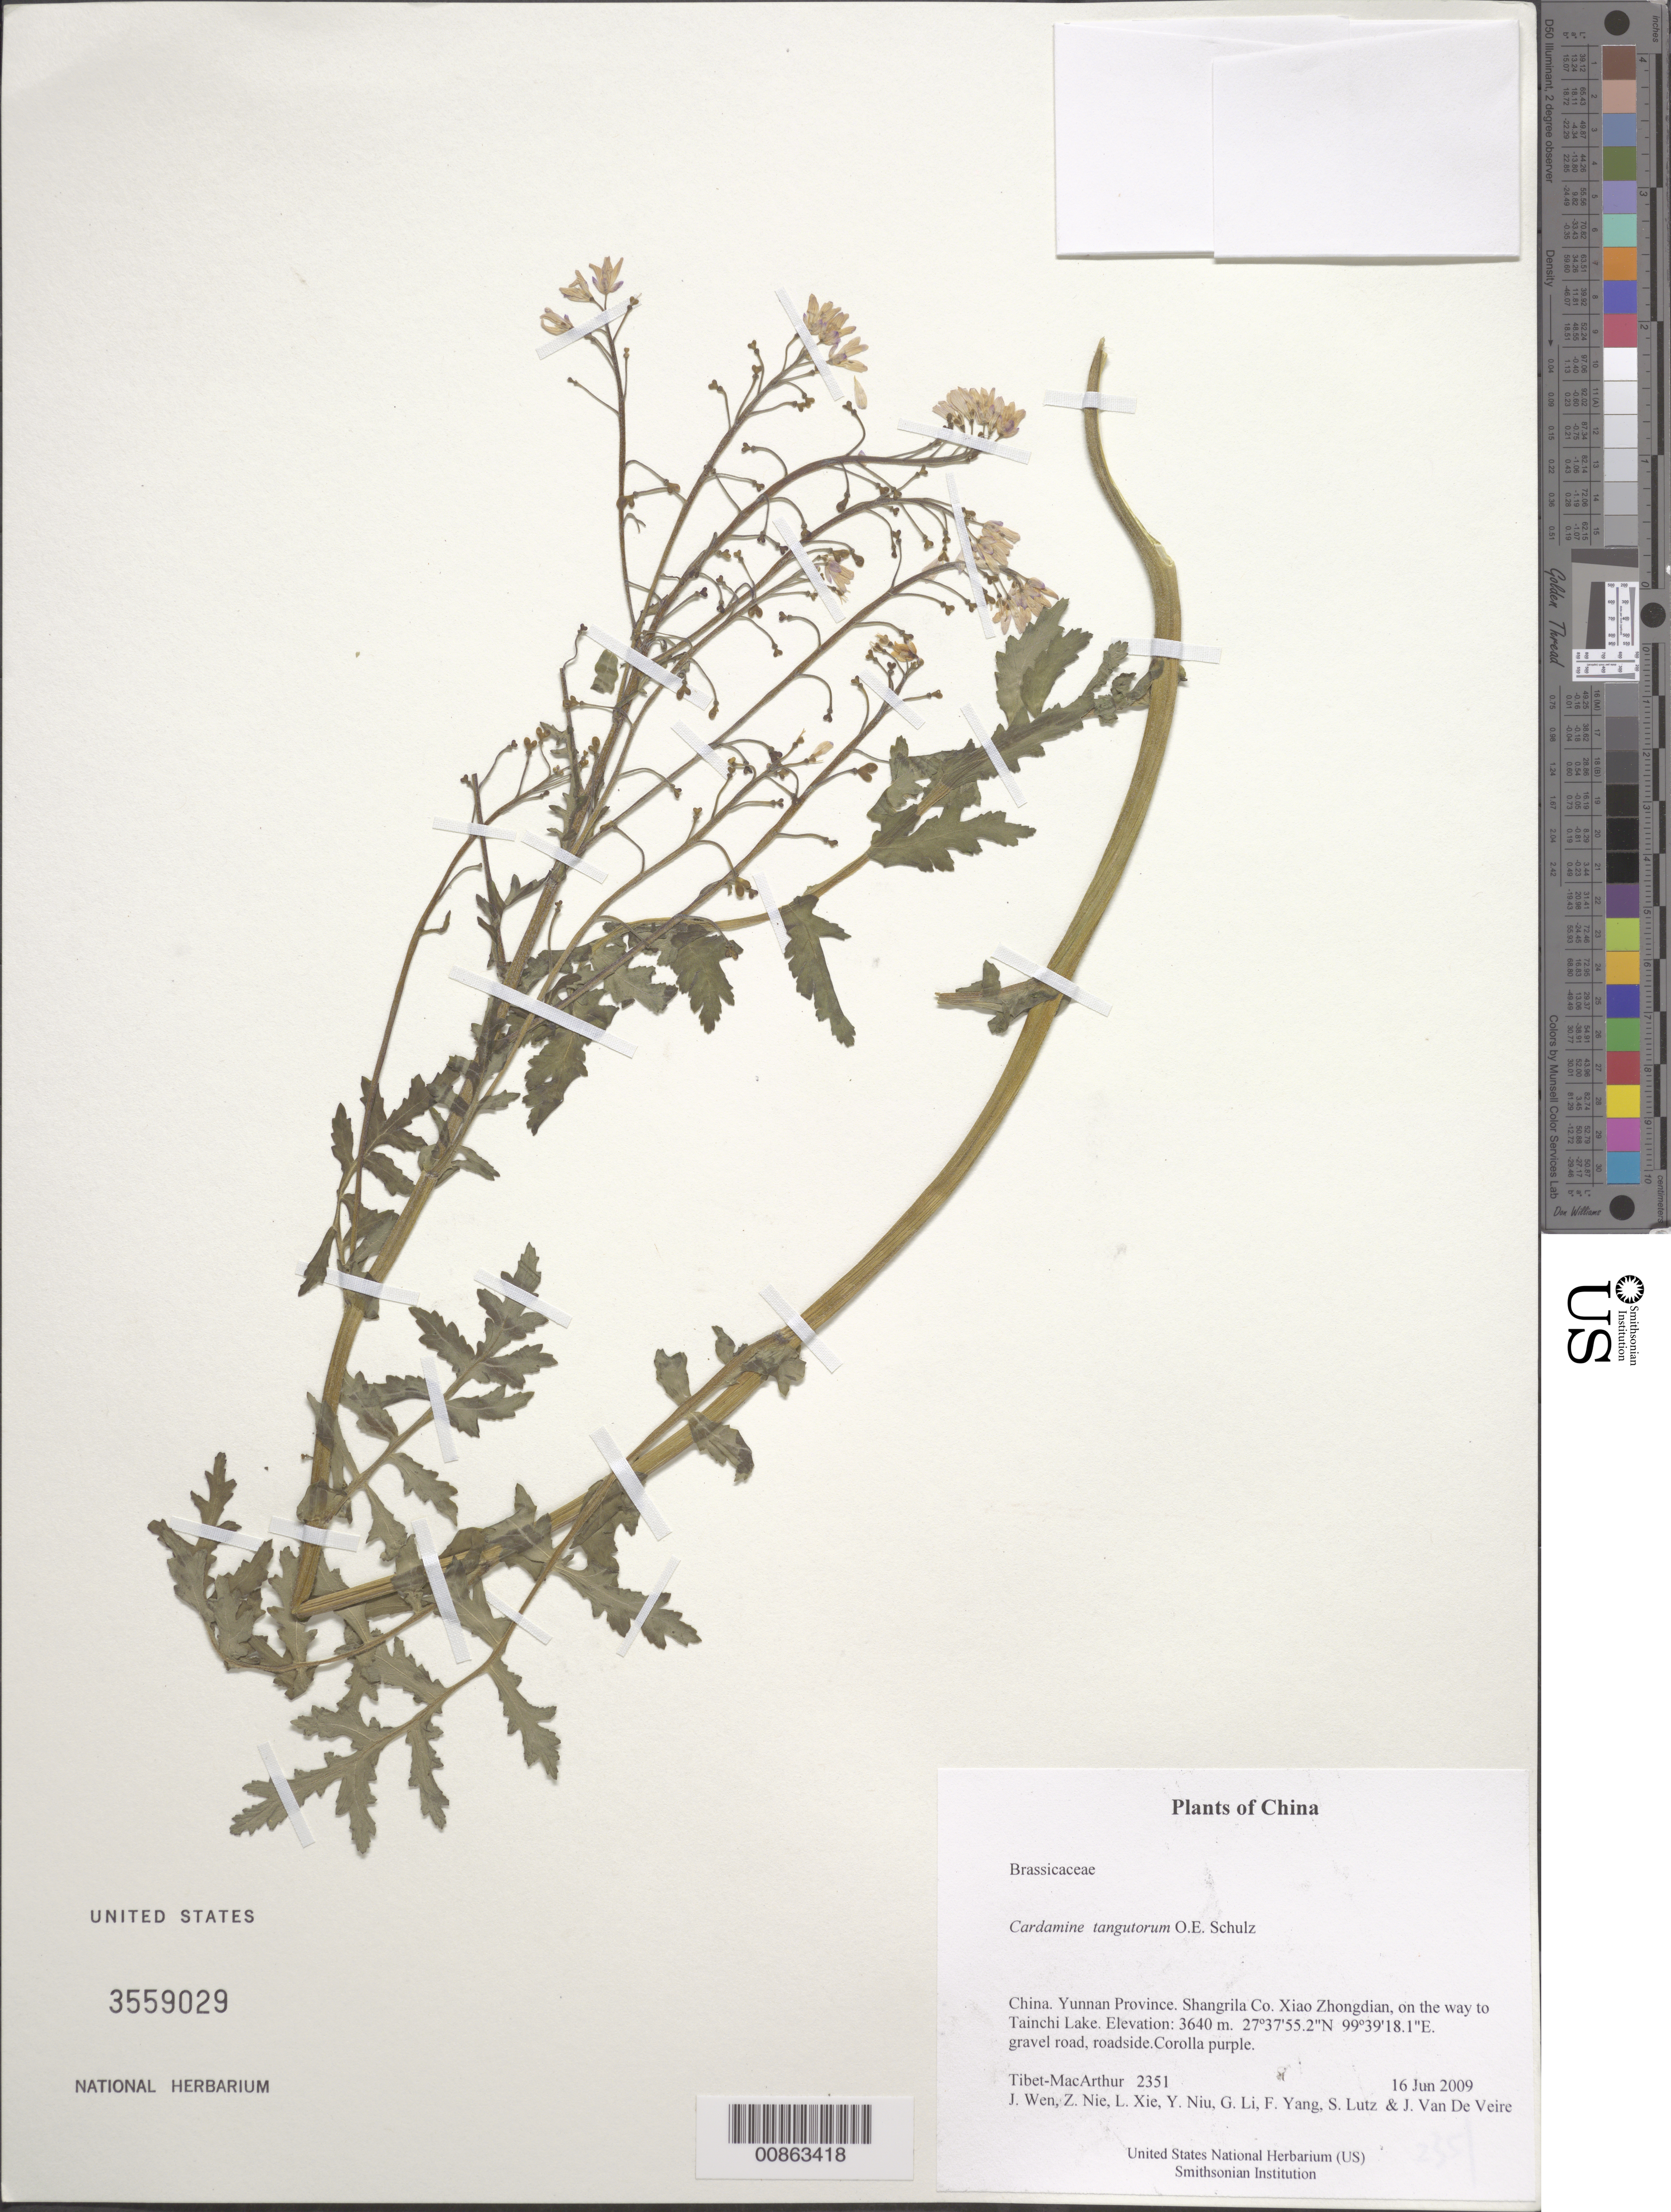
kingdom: Plantae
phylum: Tracheophyta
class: Magnoliopsida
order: Brassicales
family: Brassicaceae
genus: Cardamine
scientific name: Cardamine tangutorum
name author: O.E. Schulz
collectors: Tibet-MacArthur, J. Wen, Z. Nie, L. Xie, Y. Niu, G. Li, F. Yang, S. Lutz & J. Van De Veire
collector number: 2351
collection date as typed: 16 Jun 2009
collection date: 2009-06-16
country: China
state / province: Yunnan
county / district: Shangrila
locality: Xiao Zhongdian, on the way to Tainchi Lake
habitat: gravel road, roadside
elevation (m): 3640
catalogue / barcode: US 3559029